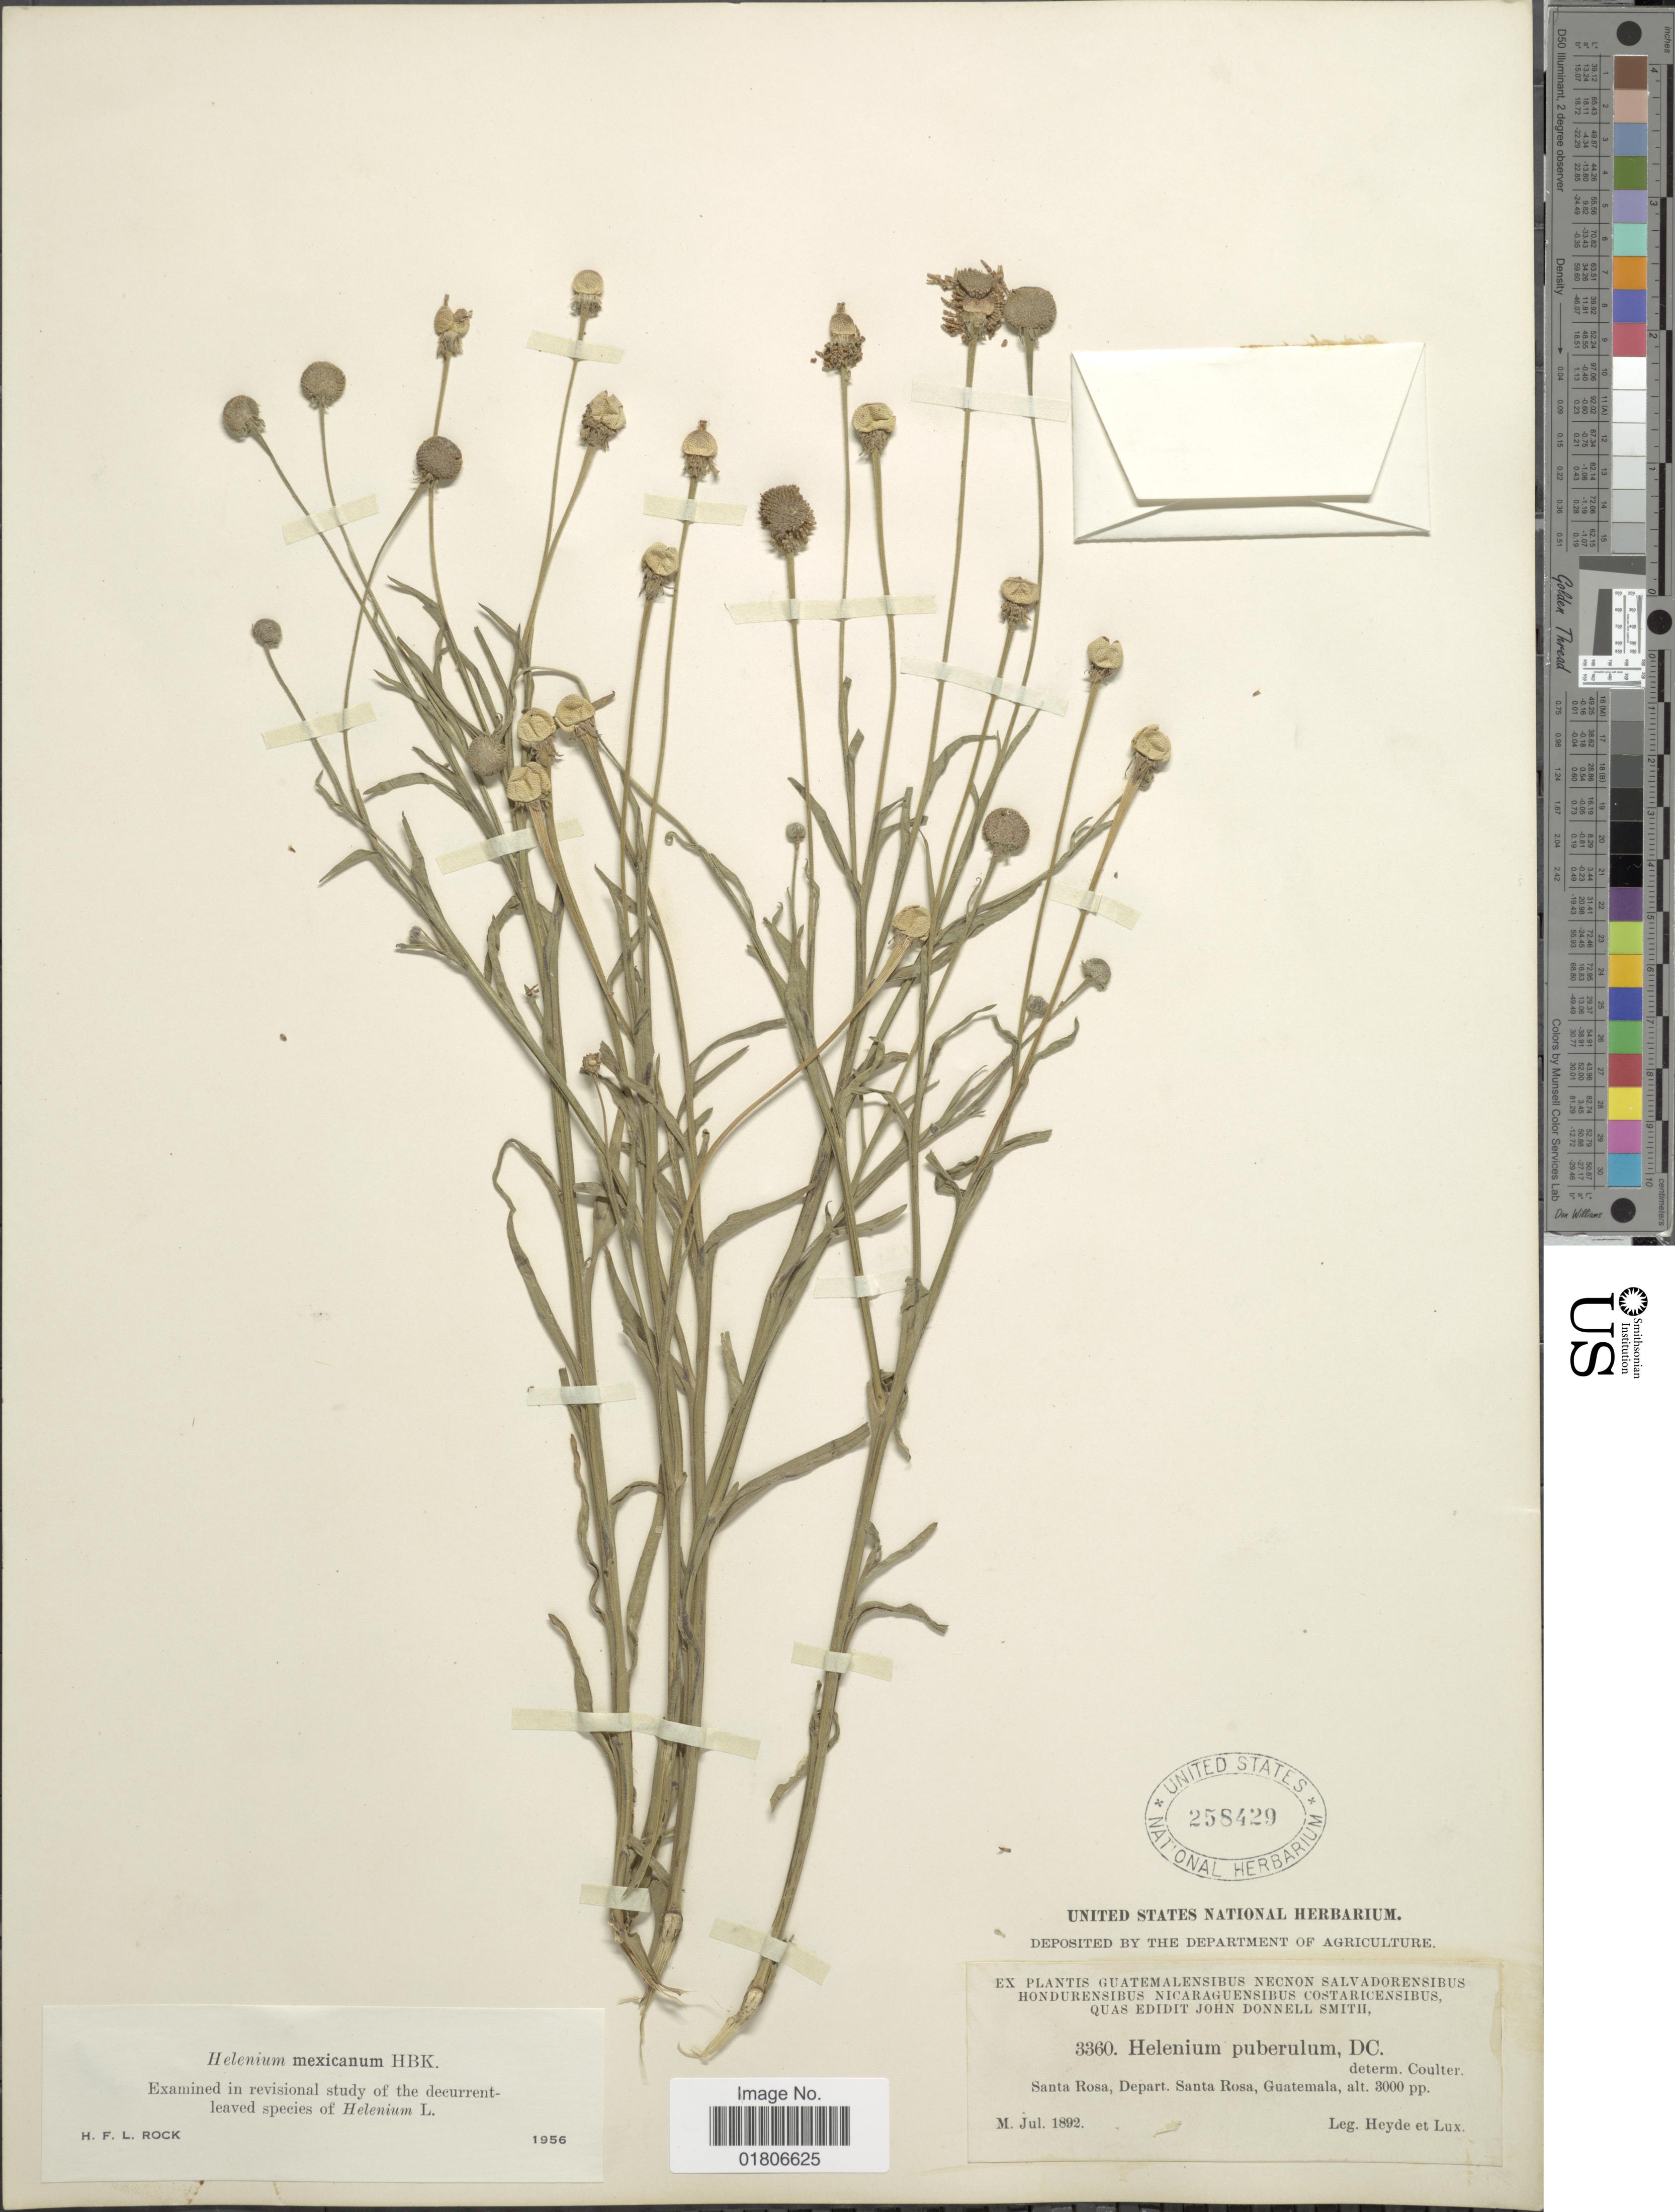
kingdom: Plantae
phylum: Tracheophyta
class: Magnoliopsida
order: Asterales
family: Asteraceae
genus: Helenium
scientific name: Helenium mexicanum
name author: Kunth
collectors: Heyde & Lux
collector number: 3360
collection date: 1892-07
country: Guatemala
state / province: Santa Rosa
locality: Santa Rosa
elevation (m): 914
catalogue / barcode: US 258429